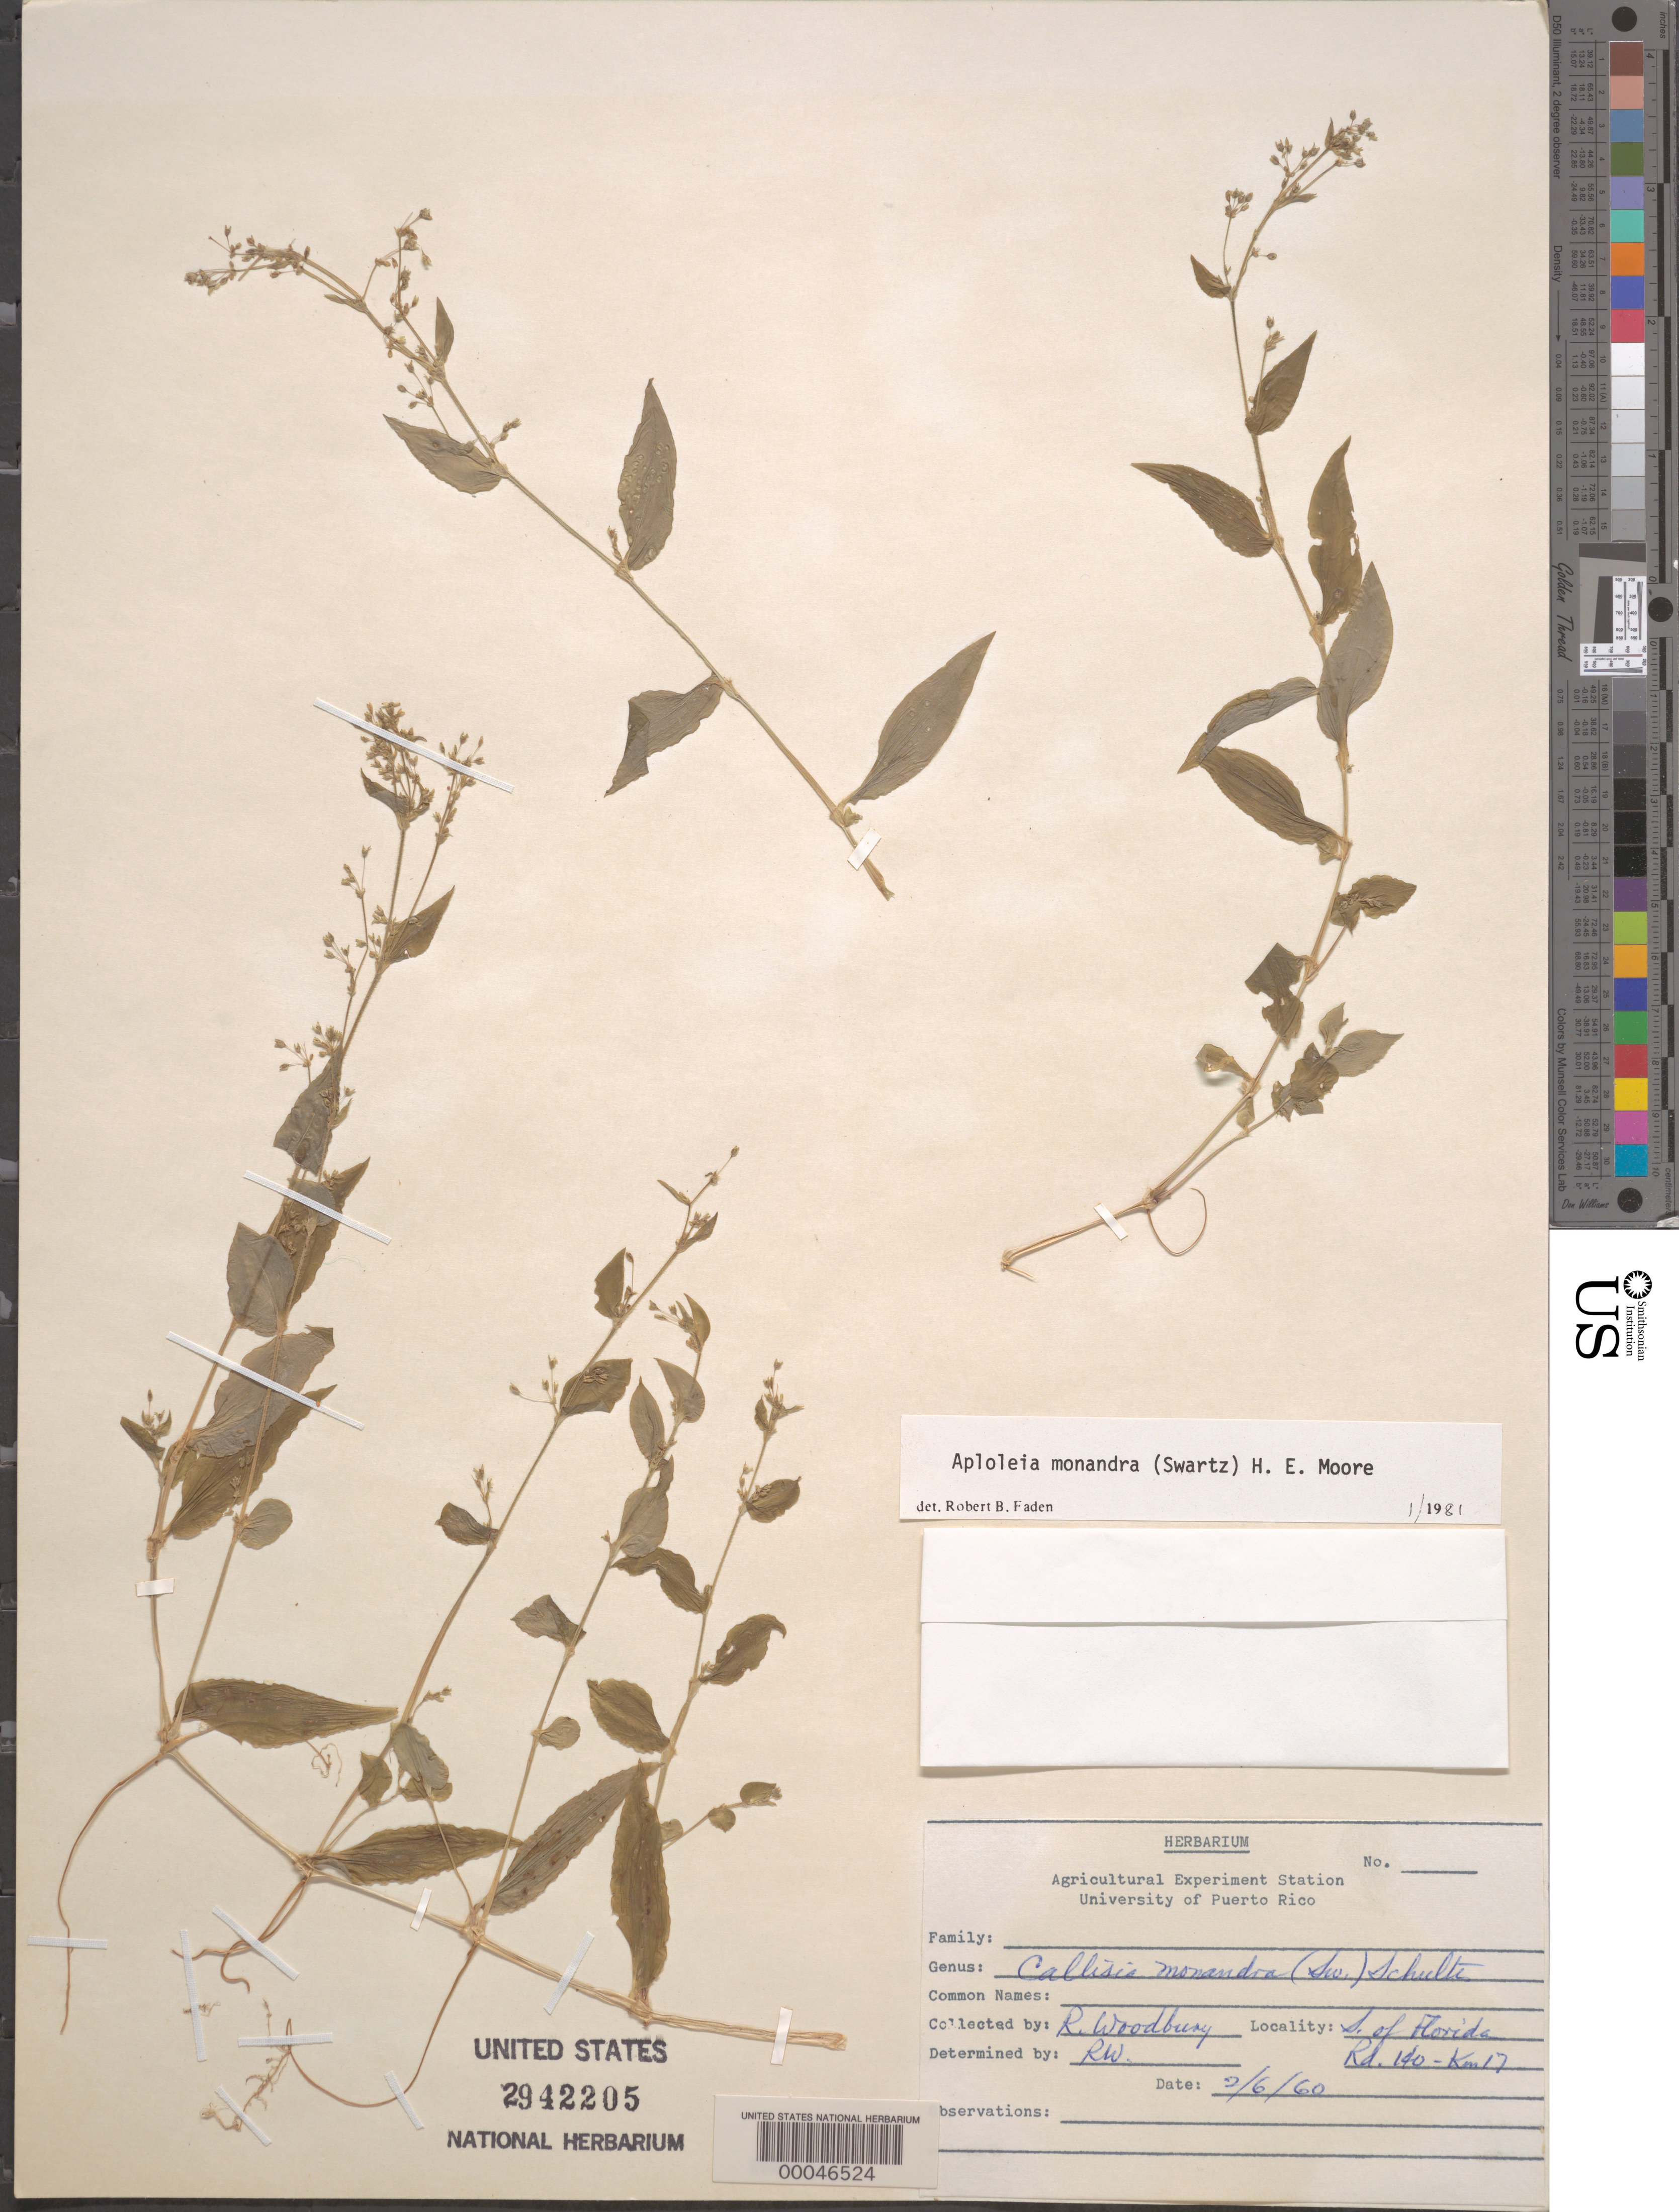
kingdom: Plantae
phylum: Tracheophyta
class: Liliopsida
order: Commelinales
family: Commelinaceae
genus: Callisia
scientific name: Callisia monandra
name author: (Sw.) Schult. & Schult. f.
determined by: Faden, Robert B., (US), Smithsonian Institution - National Museum of Natural History (UNITED STATES)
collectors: R. O. Woodbury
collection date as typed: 02 Jun 1960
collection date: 1960-06-02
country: Puerto Rico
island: Greater Antilles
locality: Sierra de Naguabo ad Rio Blanco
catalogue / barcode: US 2942205